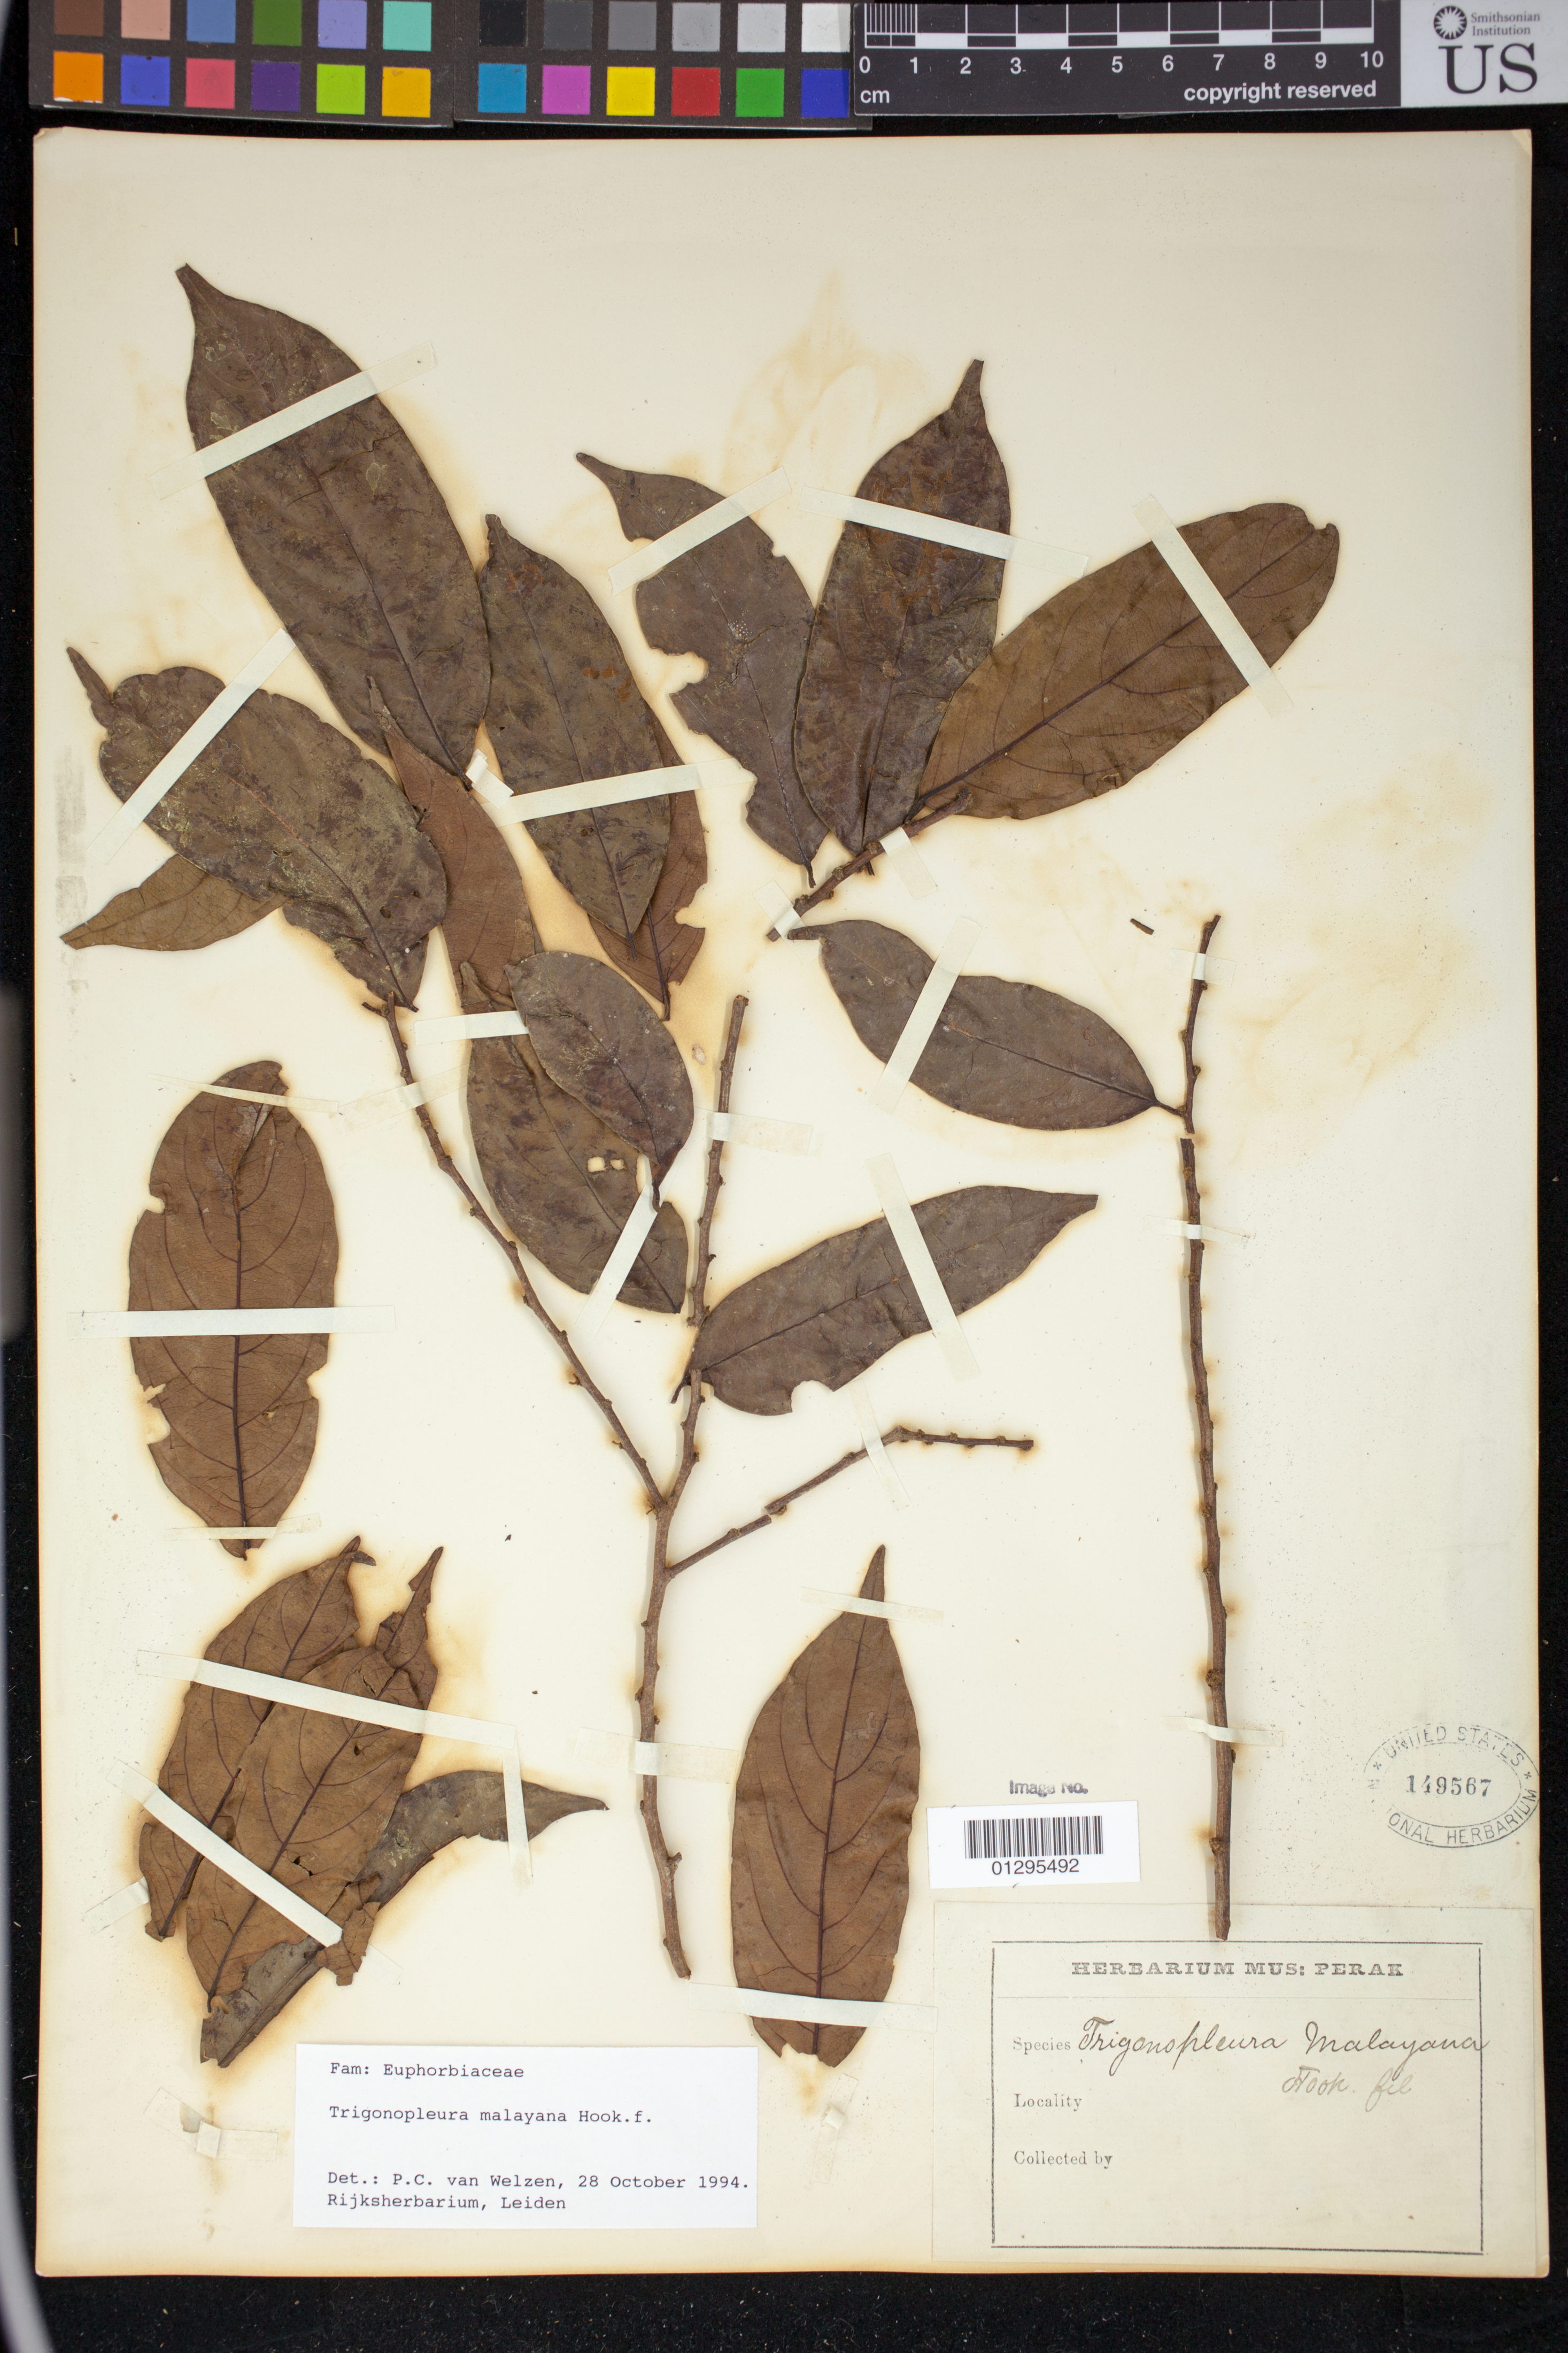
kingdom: Plantae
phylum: Tracheophyta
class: Magnoliopsida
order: Malpighiales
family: Peraceae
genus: Trigonopleura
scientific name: Trigonopleura malayana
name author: Hook. f.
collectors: -. Hook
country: Malaysia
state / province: Perak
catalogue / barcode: US 149567